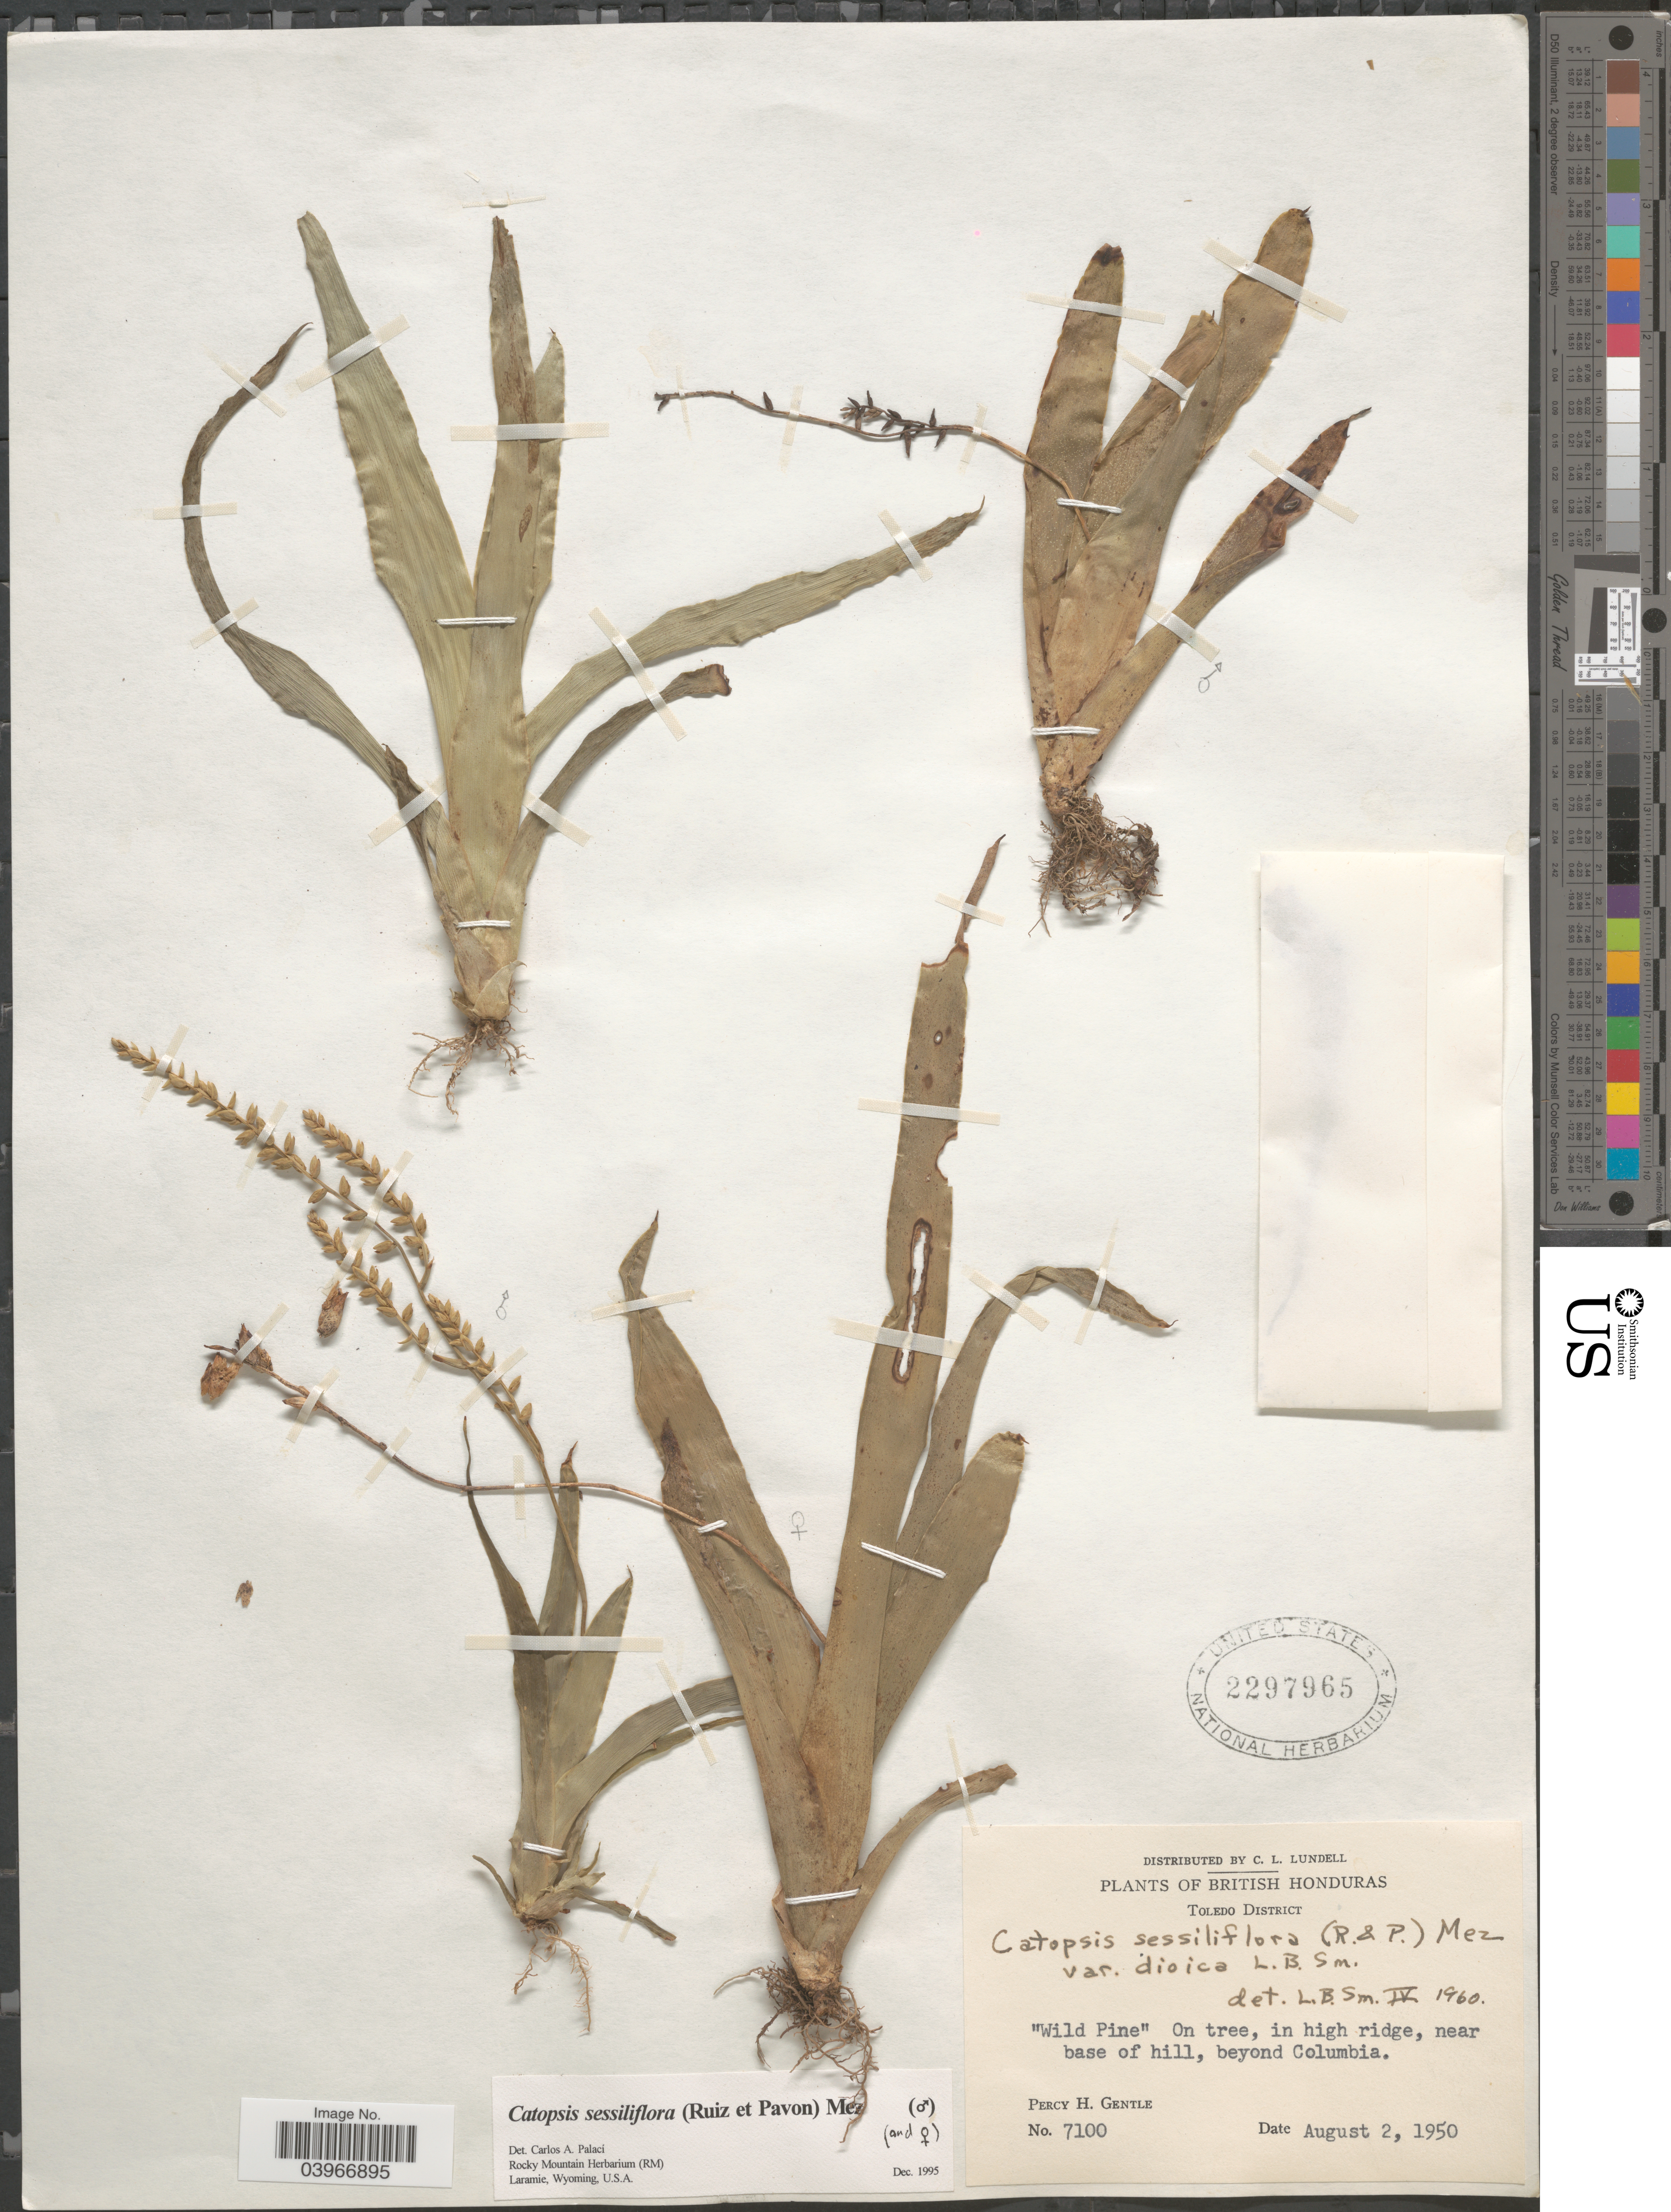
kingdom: Plantae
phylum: Tracheophyta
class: Liliopsida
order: Poales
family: Bromeliaceae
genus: Catopsis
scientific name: Catopsis sessiliflora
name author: (Ruiz & Pav.) Mez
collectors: P. H. Gentle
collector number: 7100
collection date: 1950-08-02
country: Belize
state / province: Toledo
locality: British Honduras. Toledo District. Near base of hill, beyond Columbia.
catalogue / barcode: US 2297965